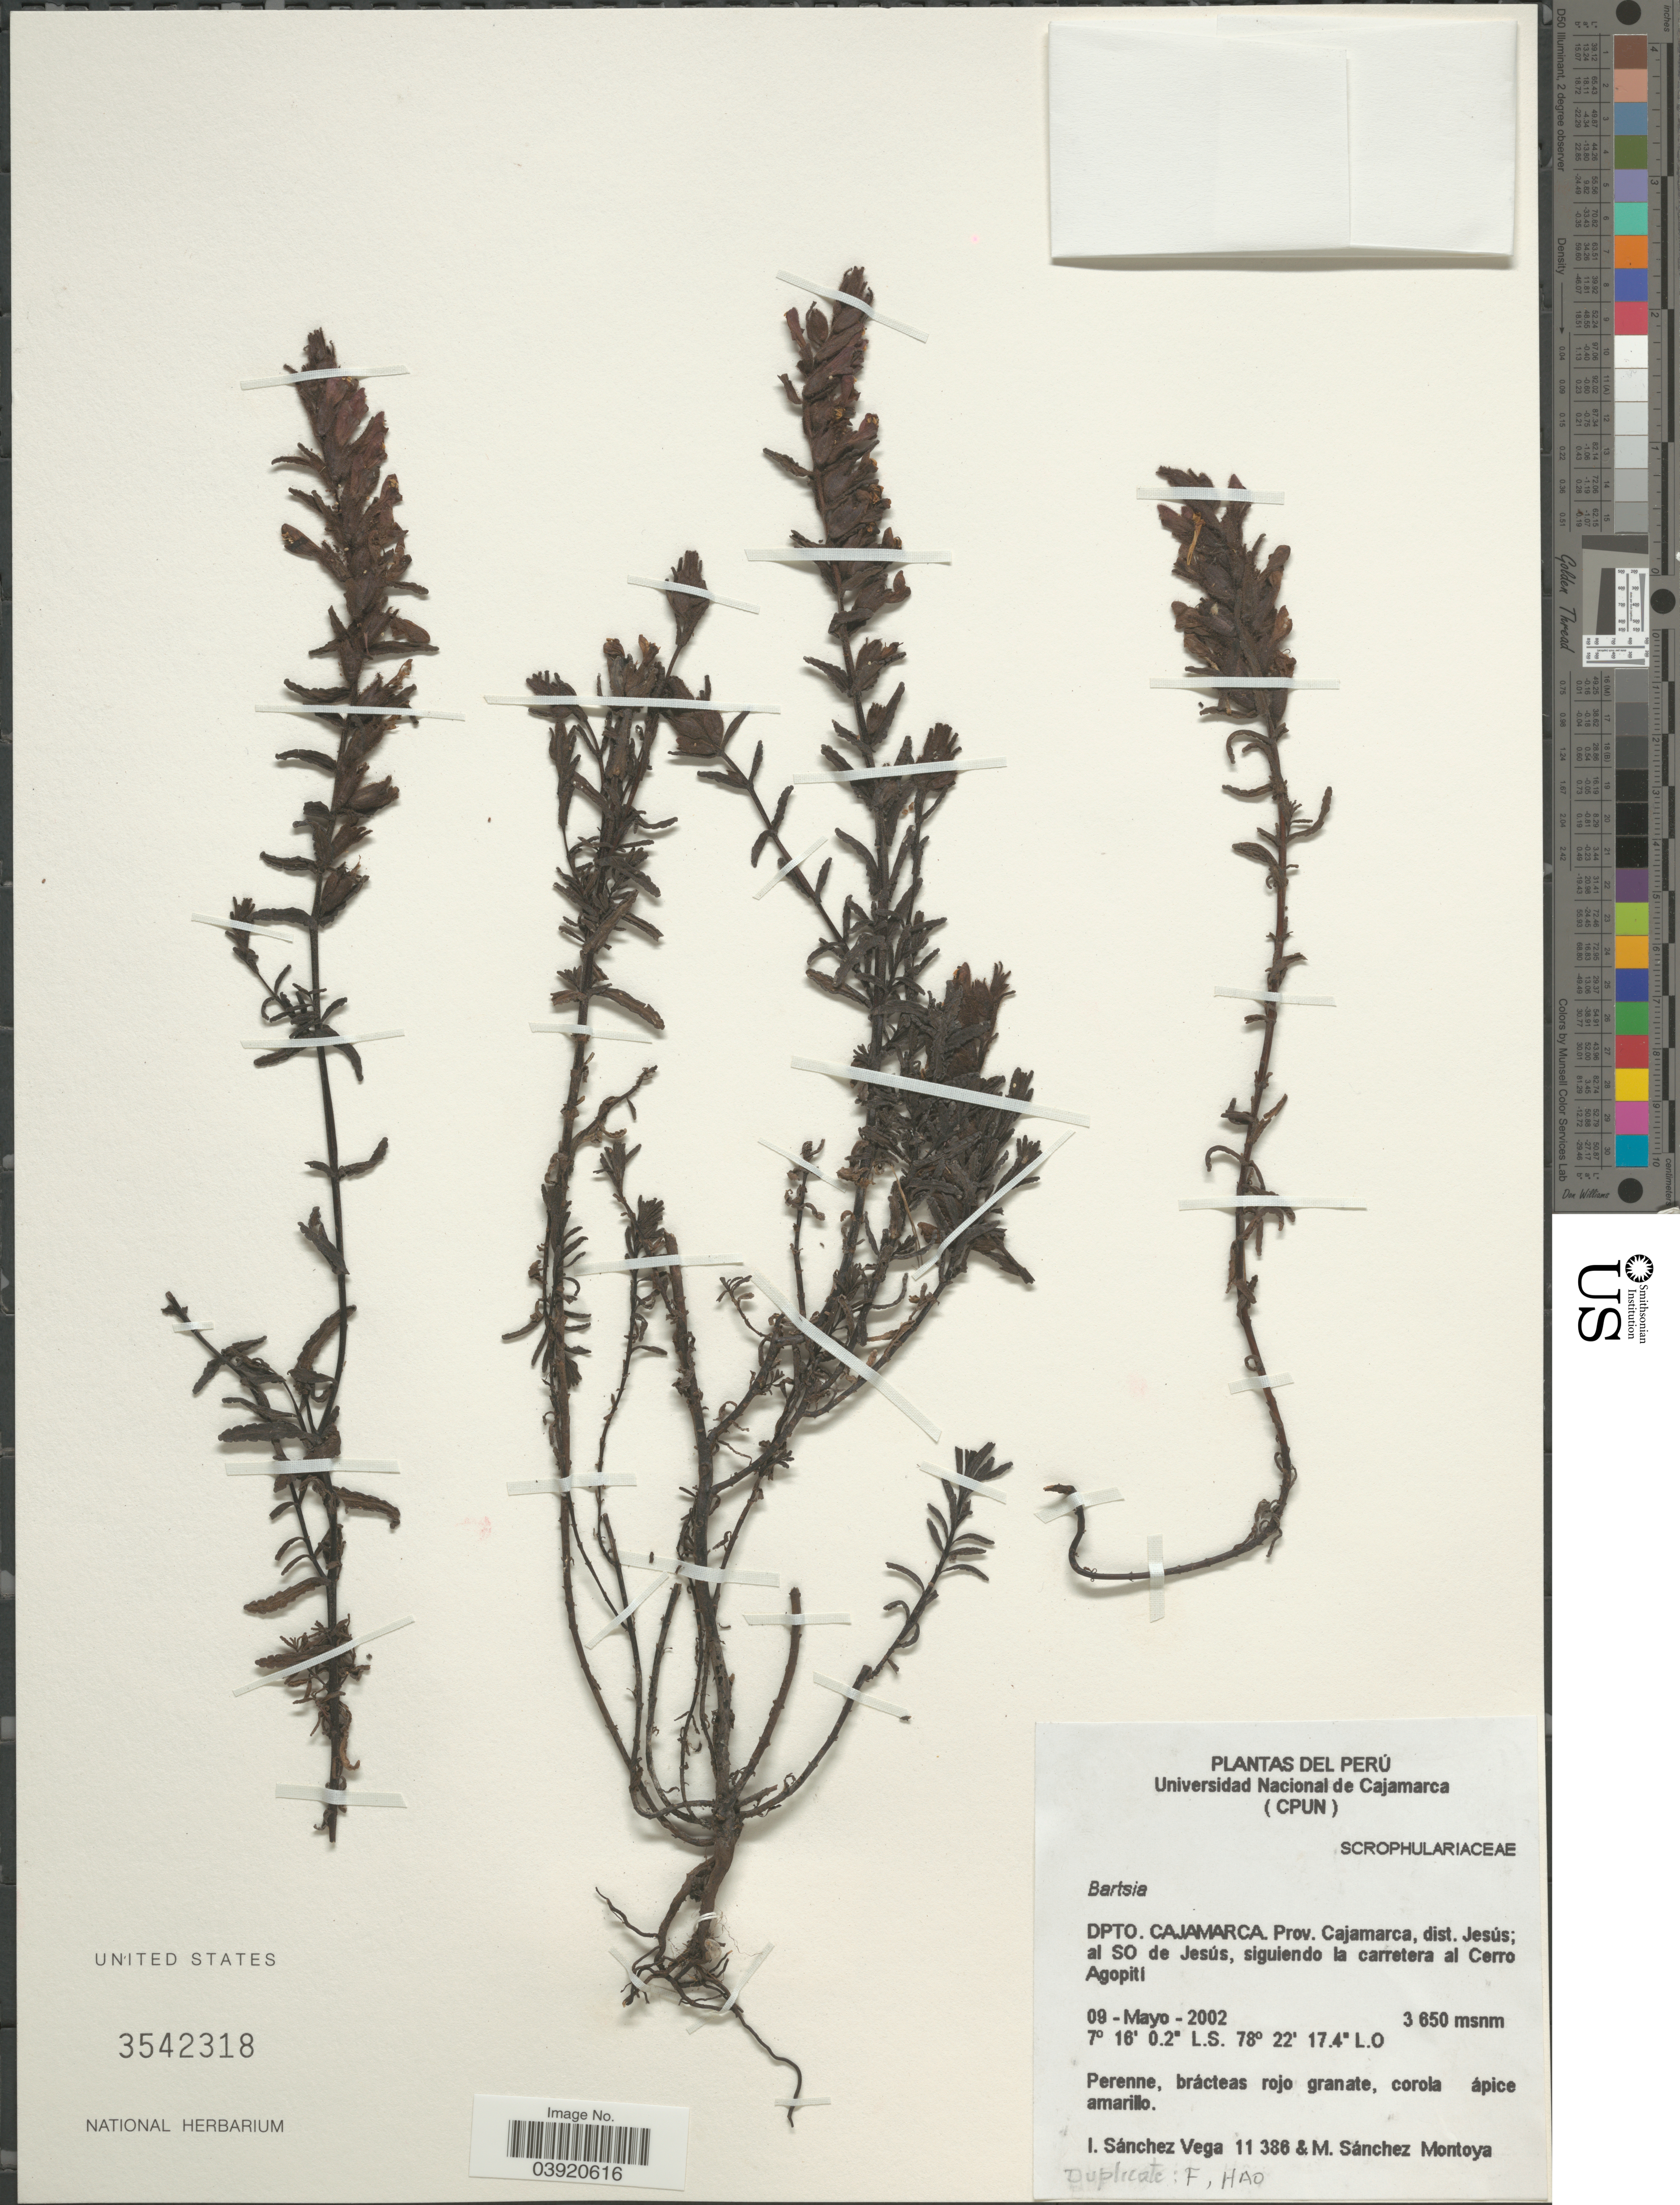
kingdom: Plantae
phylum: Tracheophyta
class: Magnoliopsida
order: Lamiales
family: Orobanchaceae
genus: Bartsia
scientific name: Bartsia sp.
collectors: I. Sánchez Vega & M. Sánchez Montoya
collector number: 11386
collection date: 2002-05-09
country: Peru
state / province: Cajamarca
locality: Dpto. Cajamarca. Prov. Cajamarca, dist. Jesús; al SO de Jesús, siguiendo la carretera al Cerro Agopiti.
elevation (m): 3650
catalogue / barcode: US 3542318